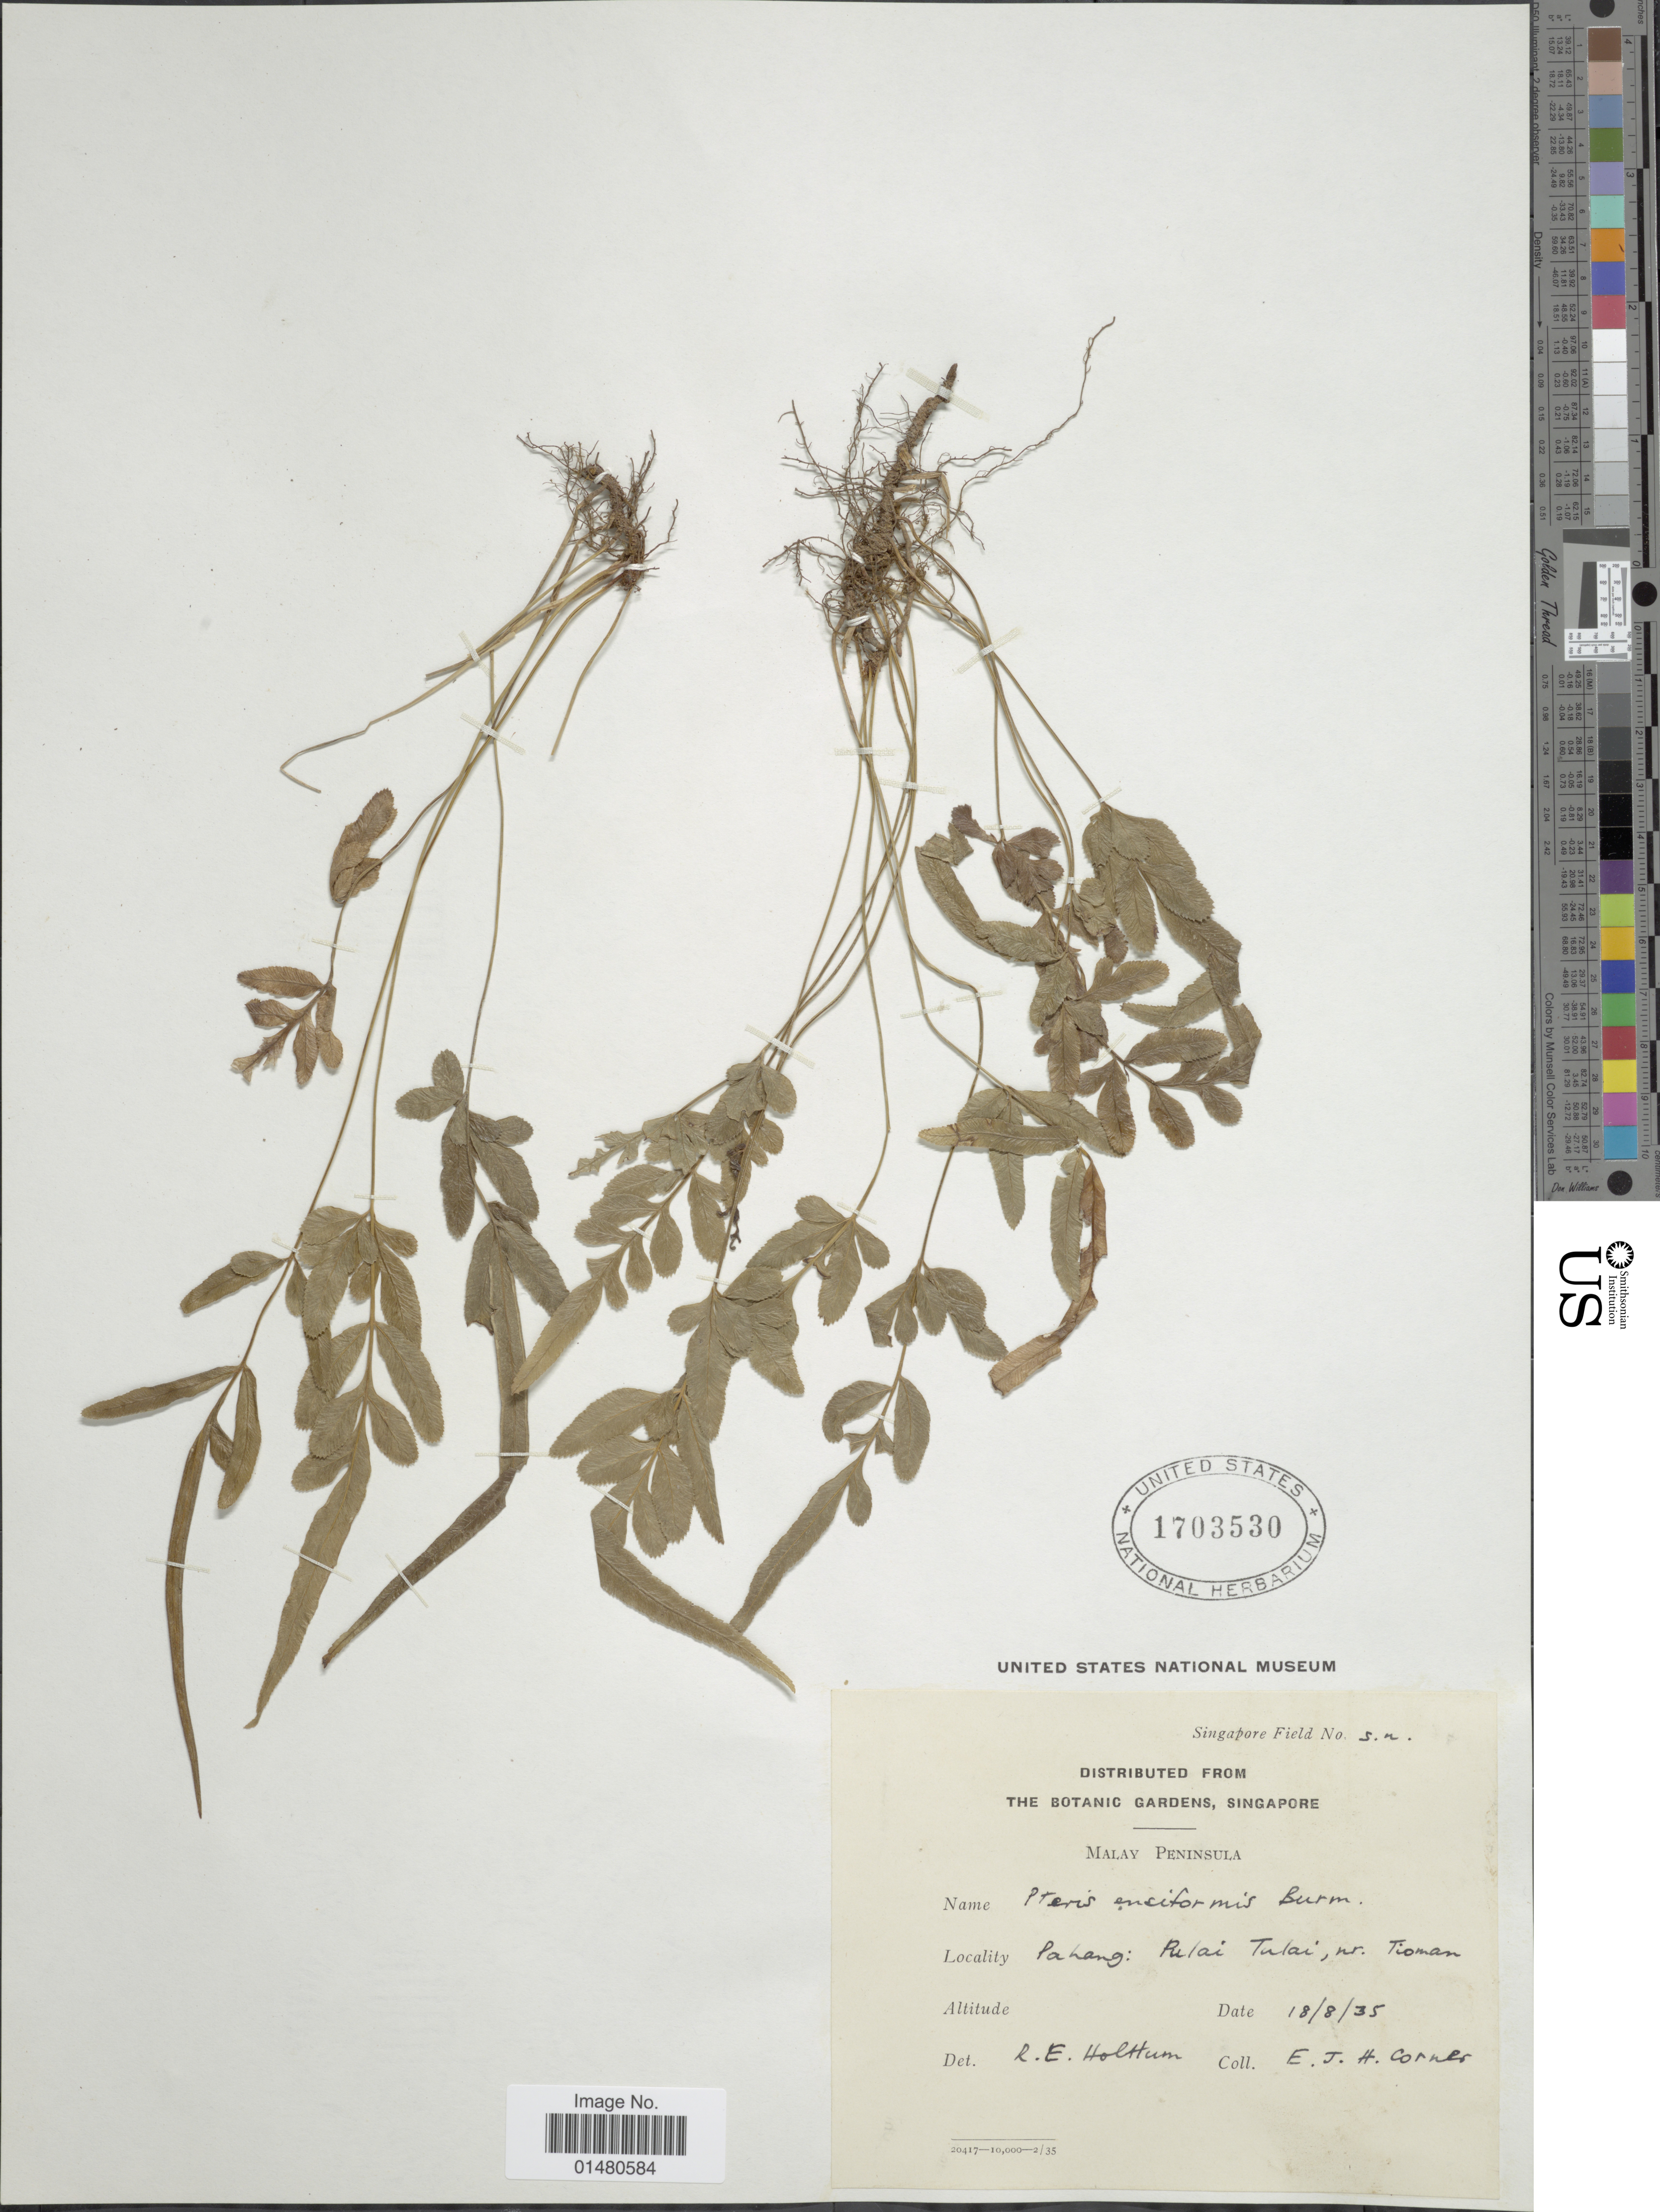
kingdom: Plantae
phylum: Tracheophyta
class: Polypodiopsida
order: Polypodiales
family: Pteridaceae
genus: Pteris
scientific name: Pteris ensiformis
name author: Burm. f.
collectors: E. Corner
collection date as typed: Transcribed d/m/y: 18/8/35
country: Malaysia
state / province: Pahang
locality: Malay Peninsula. Pahang: Pulai Tulai, nr Tioman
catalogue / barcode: US 1703530